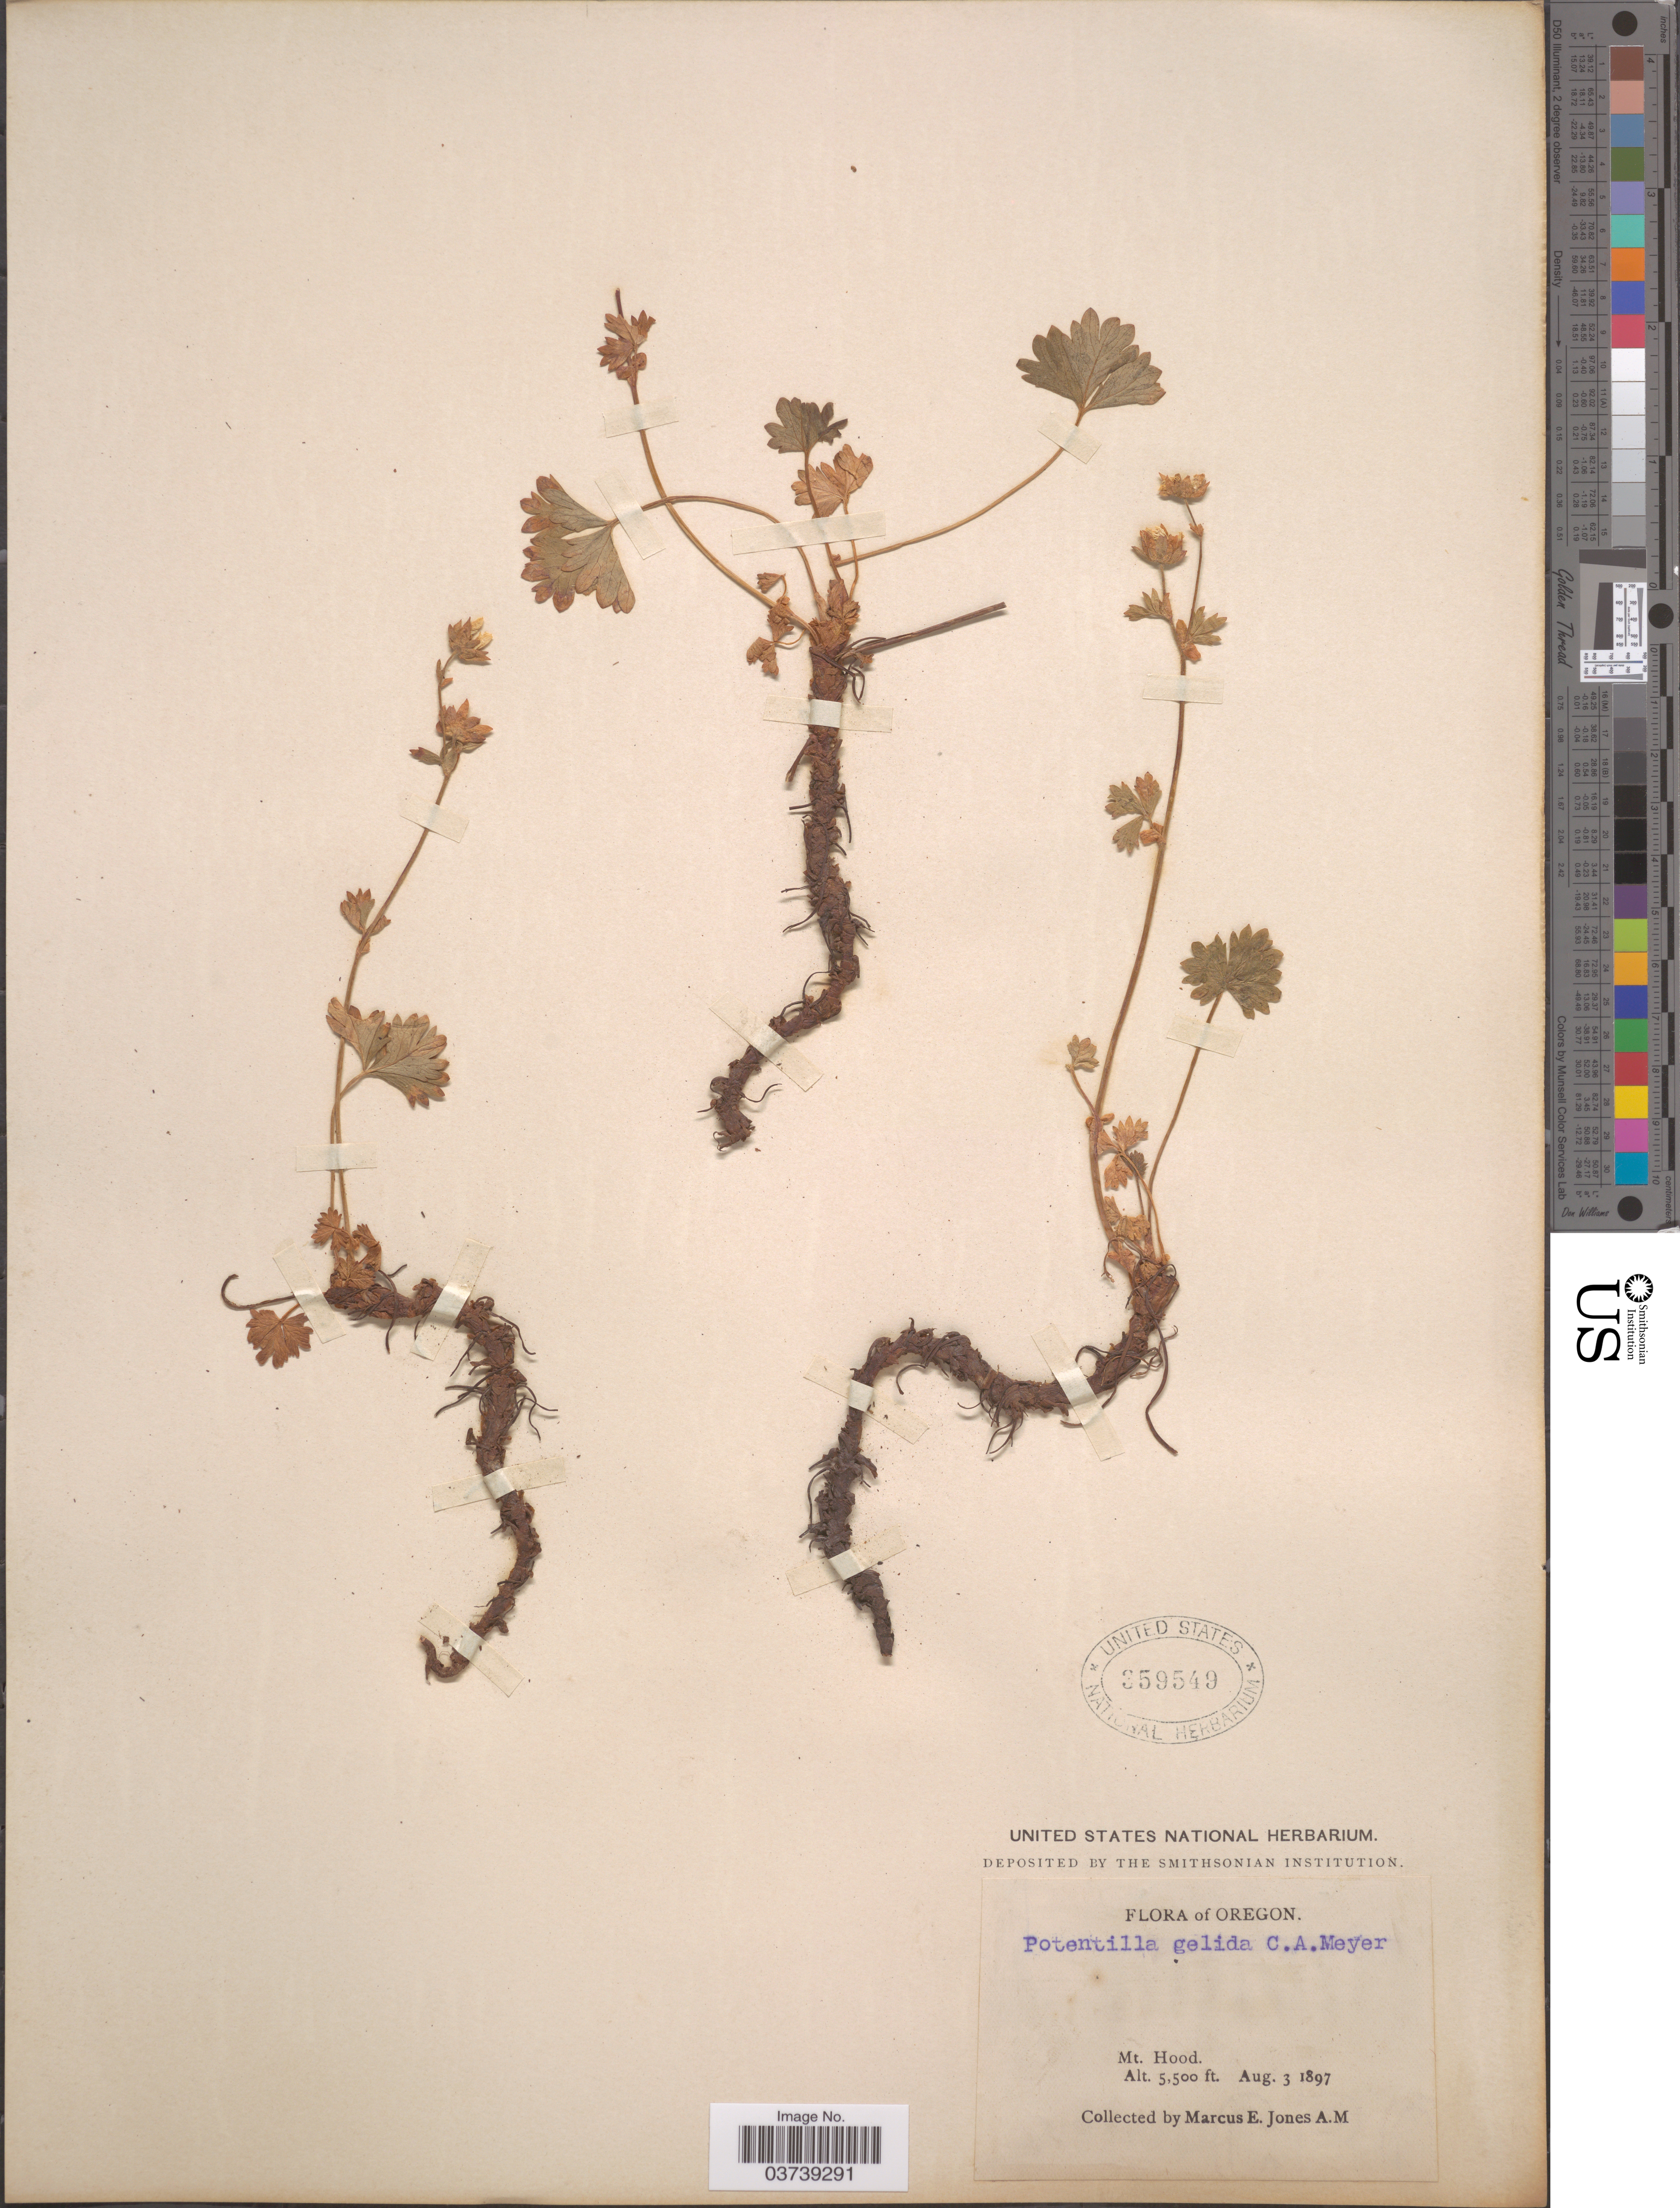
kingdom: Plantae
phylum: Tracheophyta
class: Magnoliopsida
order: Rosales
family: Rosaceae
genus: Potentilla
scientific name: Potentilla flabellifolia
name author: Hook. ex Torr. & A. Gray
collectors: M. E. Jones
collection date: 1897-08-03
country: United States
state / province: Oregon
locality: Mt. Hood.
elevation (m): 1676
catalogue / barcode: US 359549